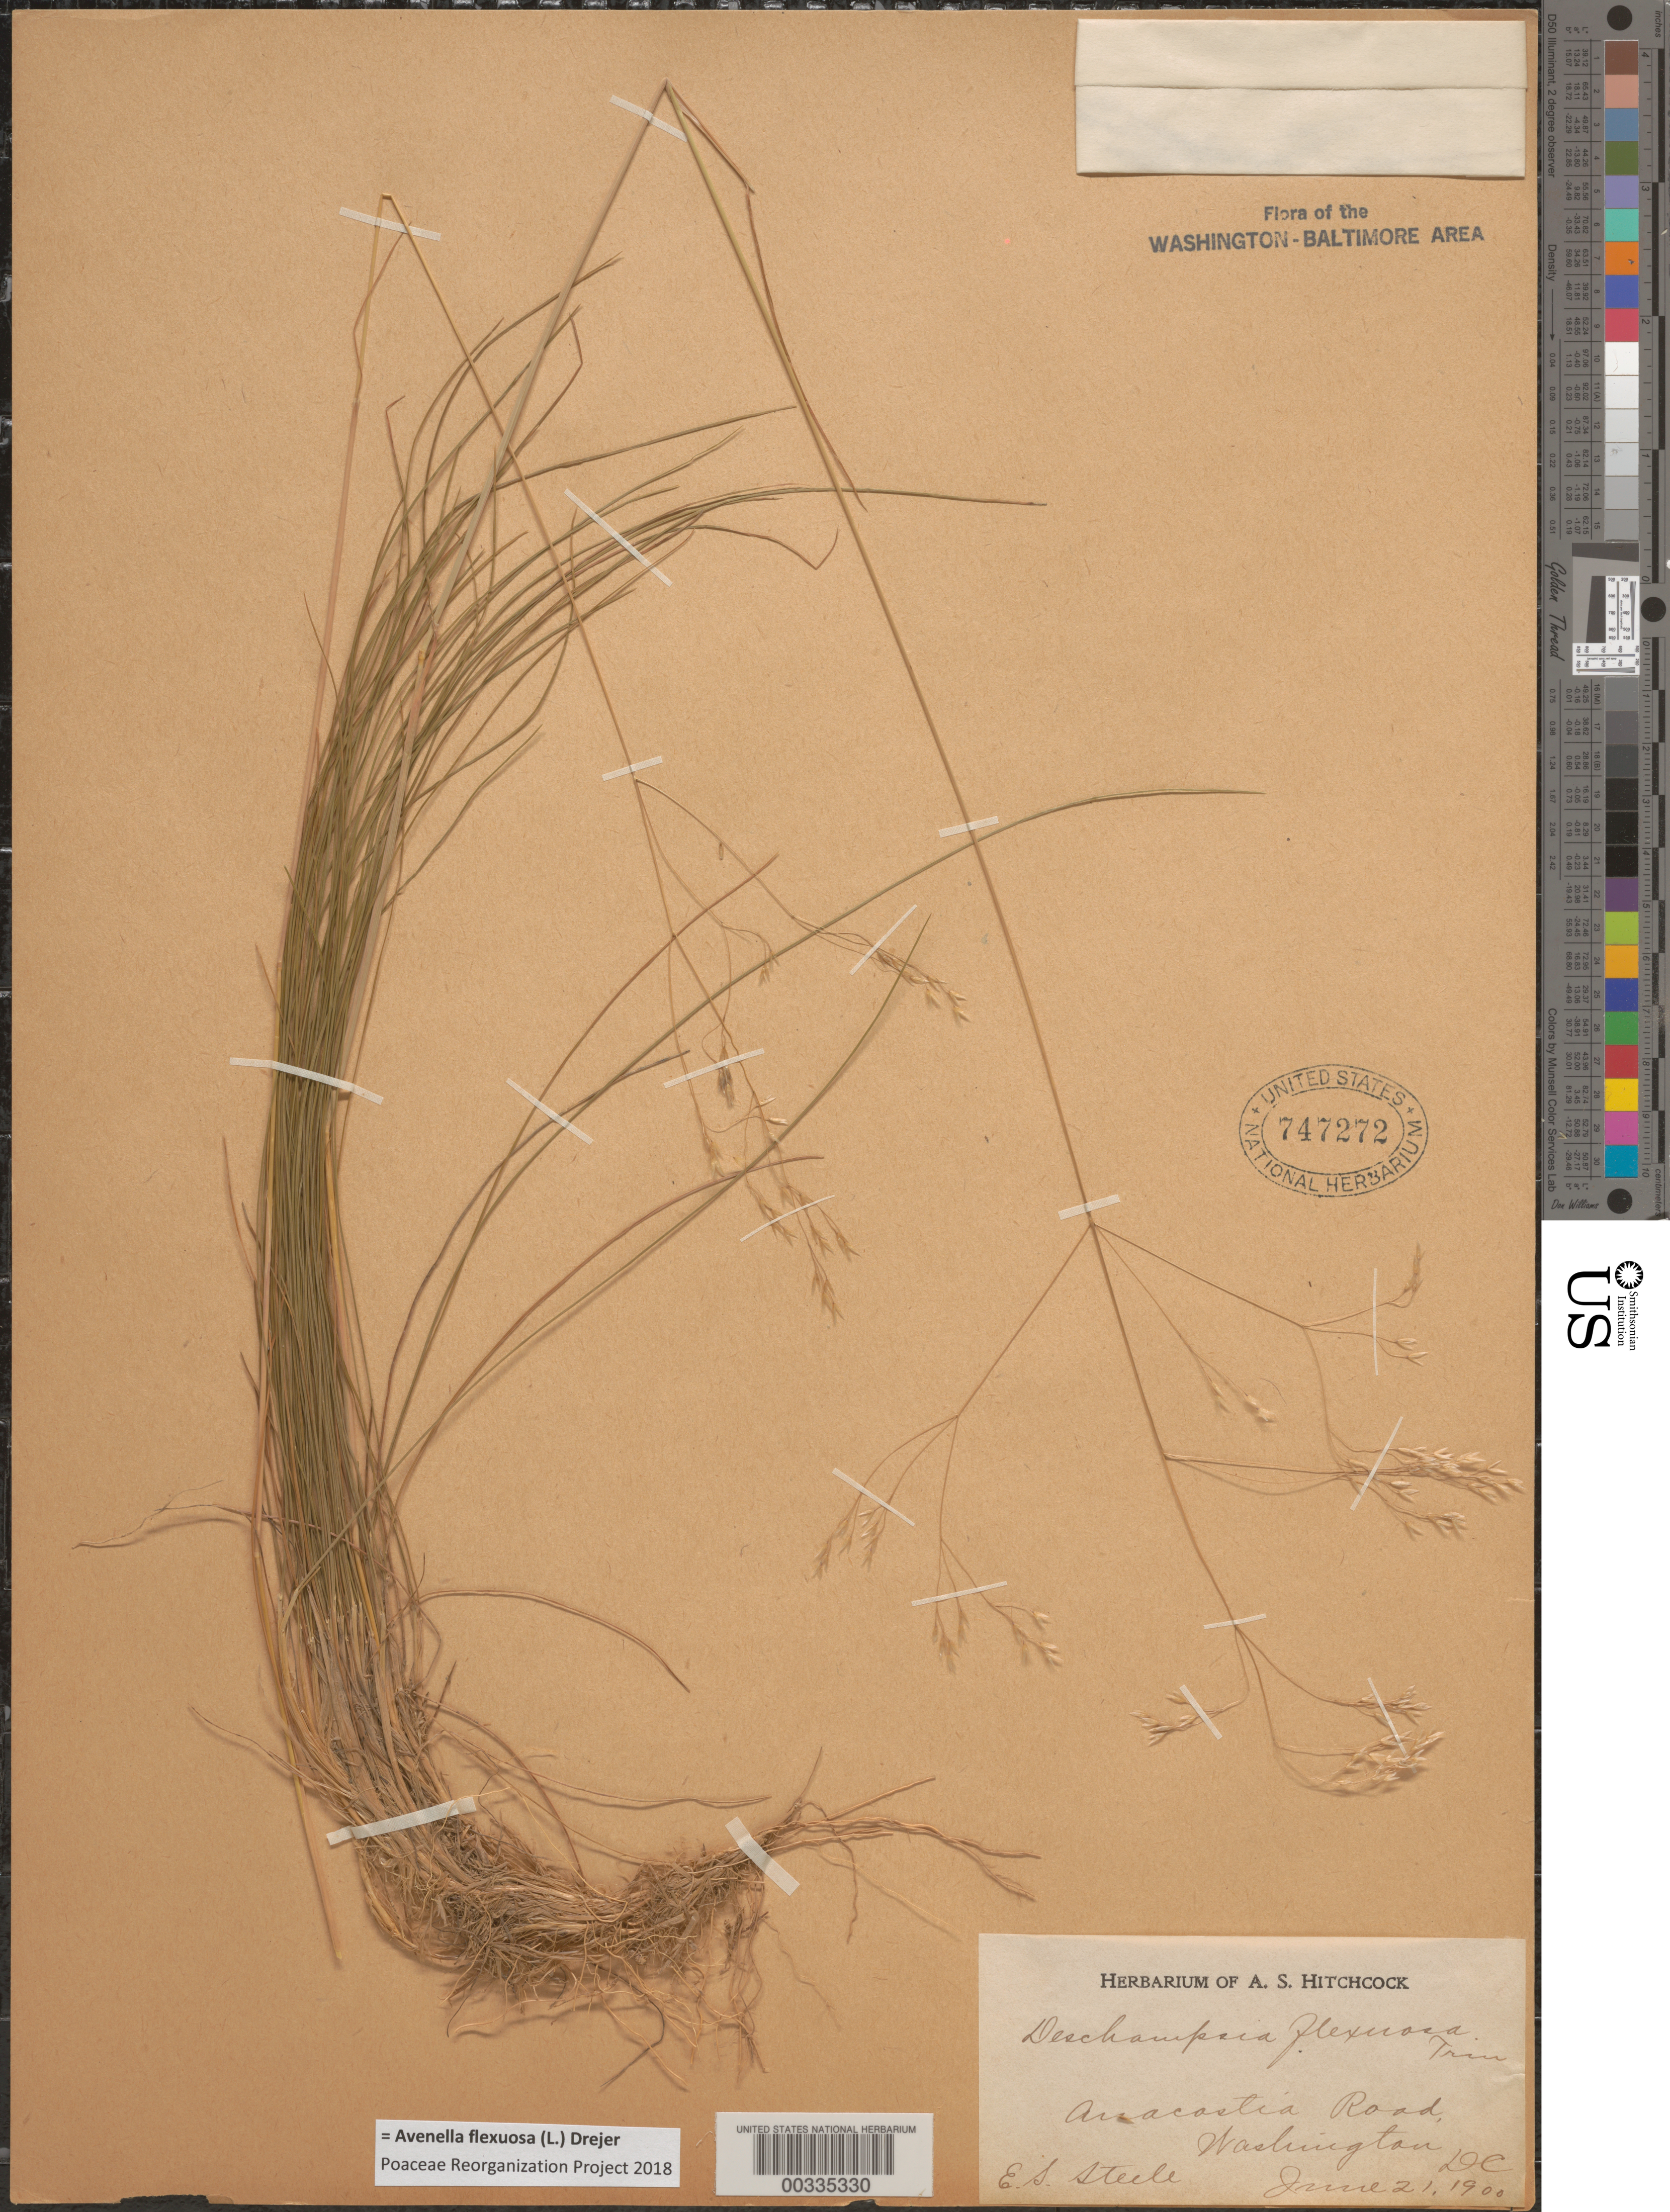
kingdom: Plantae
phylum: Tracheophyta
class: Liliopsida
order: Poales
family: Poaceae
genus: Avenella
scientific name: Avenella flexuosa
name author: (L.) Drejer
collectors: E. Steele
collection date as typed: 21 Jun 1900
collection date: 1900-06-21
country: United States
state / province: District of Columbia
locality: Anacostia road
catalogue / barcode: US 747272